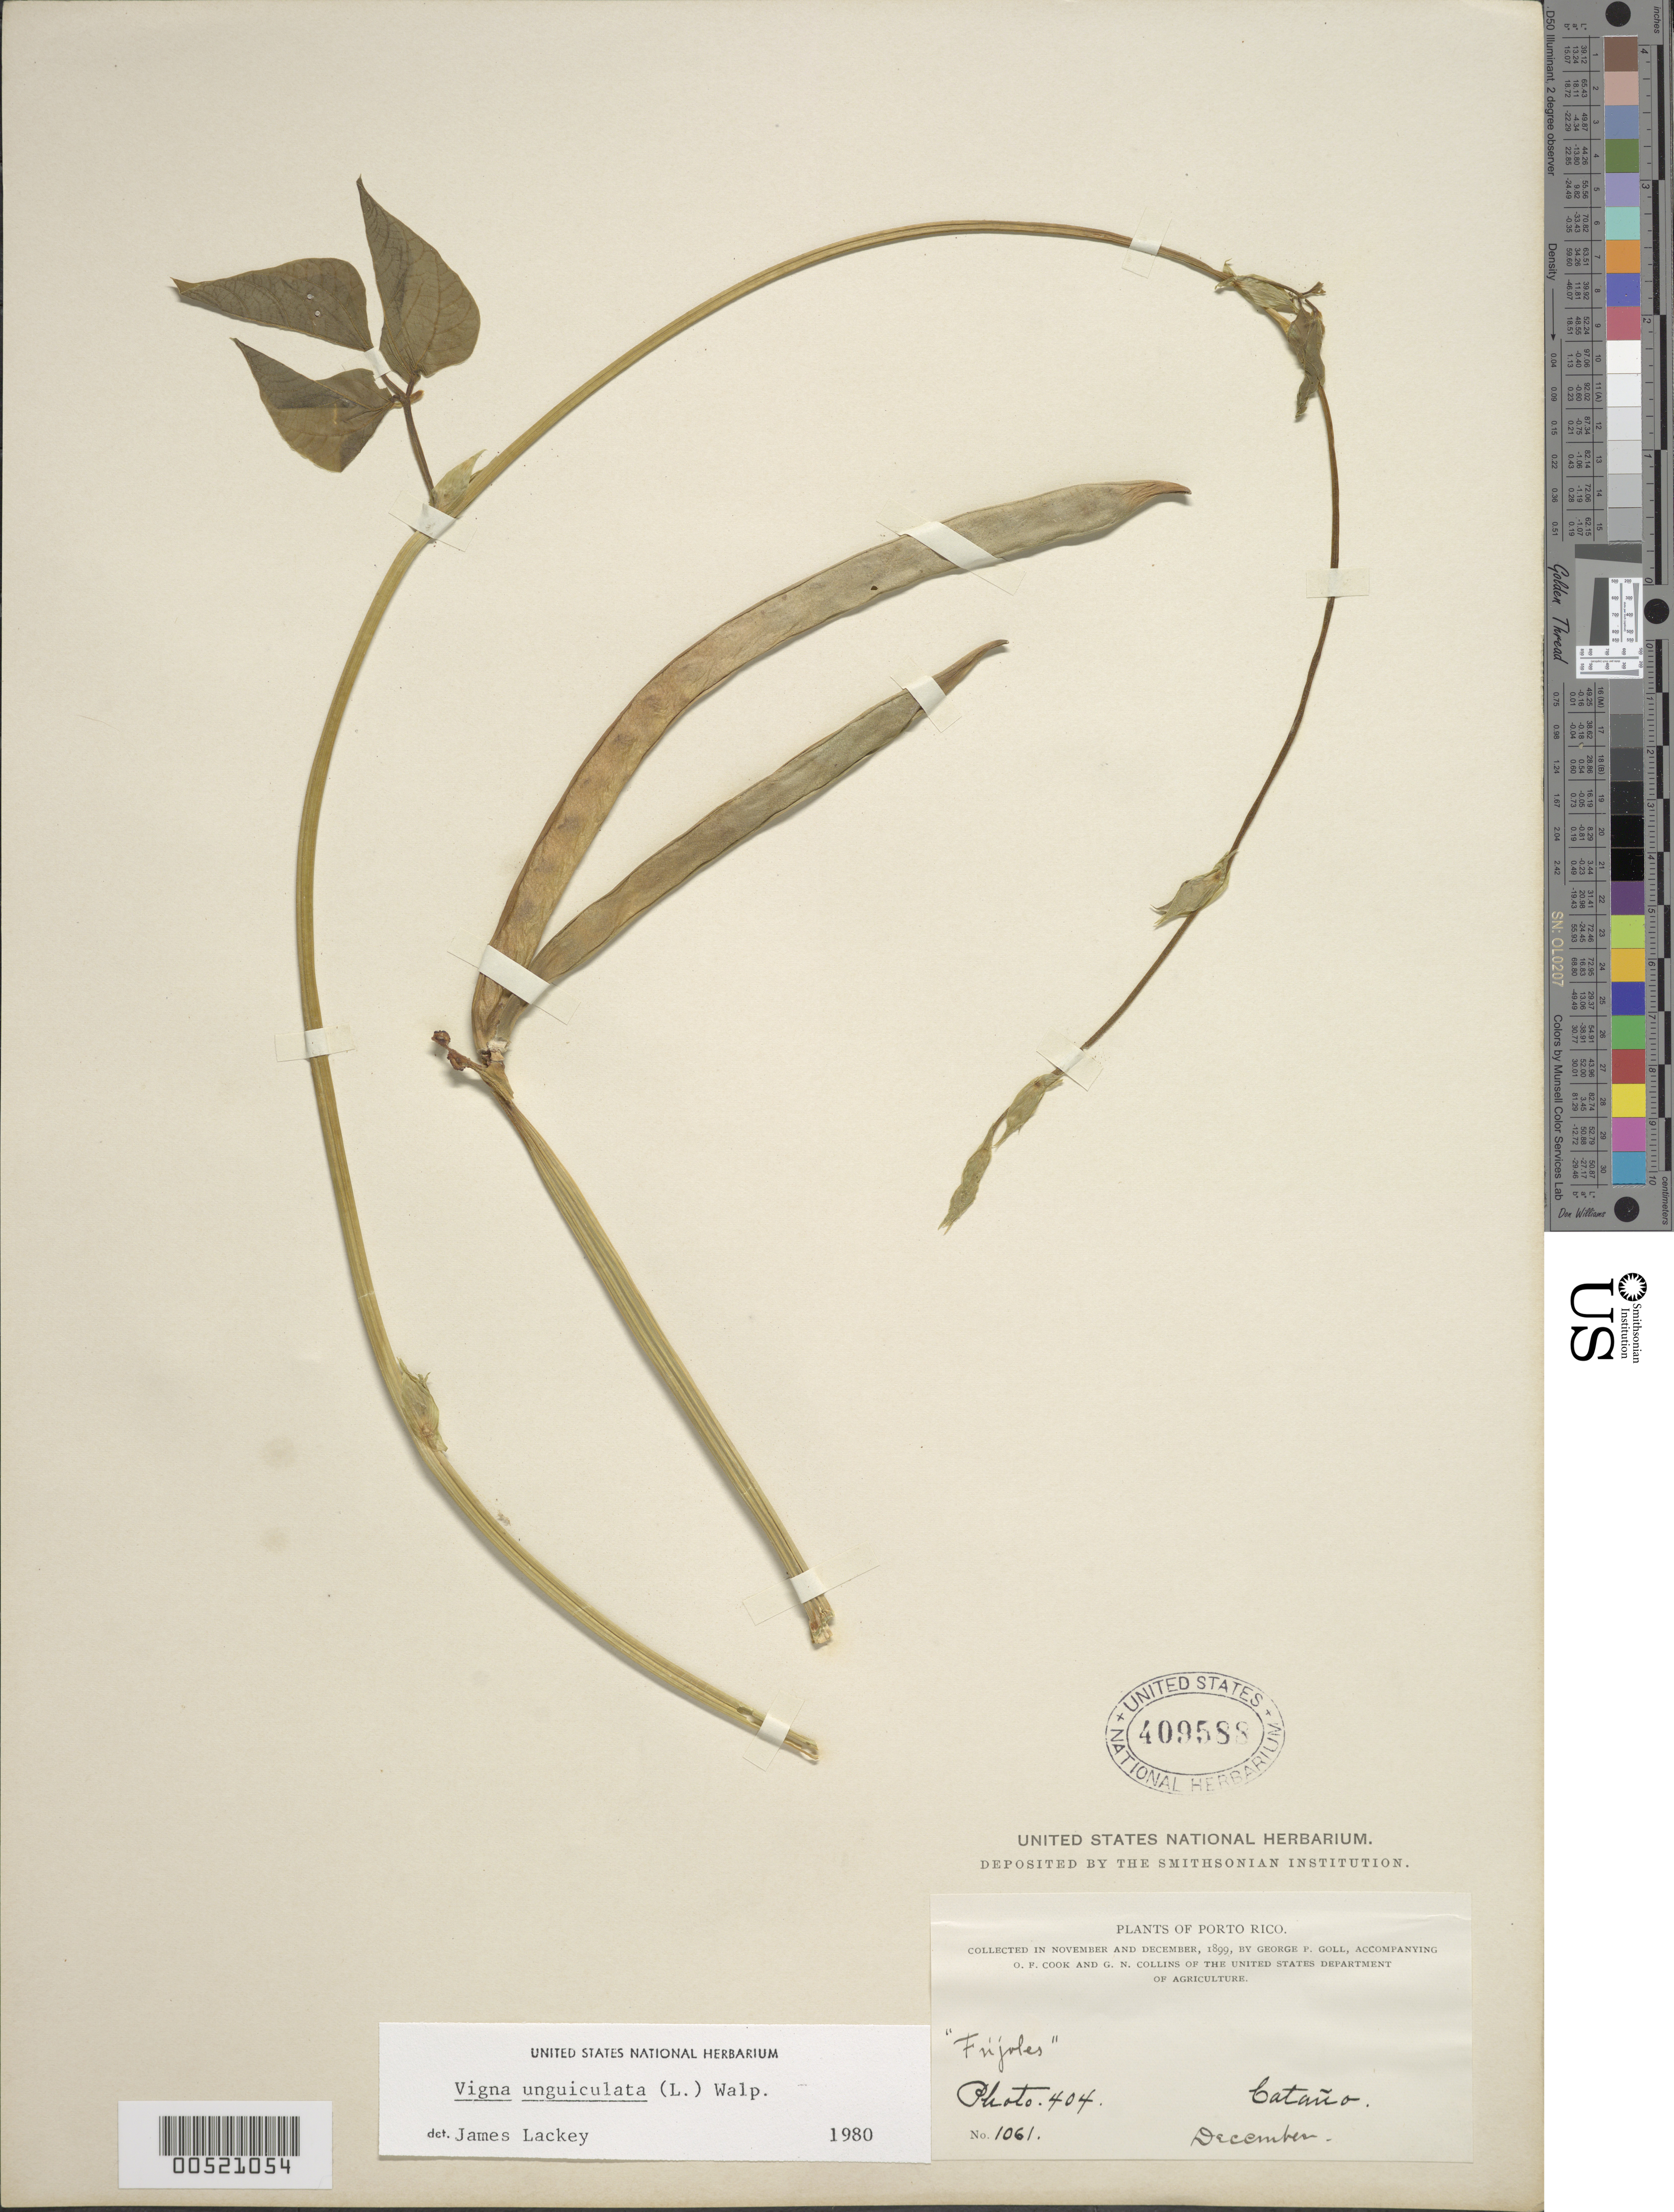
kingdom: Plantae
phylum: Tracheophyta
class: Magnoliopsida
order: Fabales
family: Fabaceae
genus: Vigna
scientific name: Vigna unguiculata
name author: (L.) Walp.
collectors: G. Goll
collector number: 1061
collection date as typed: Dec 1899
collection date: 1899-12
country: Puerto Rico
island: Greater Antilles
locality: Cataño.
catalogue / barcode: US 409588